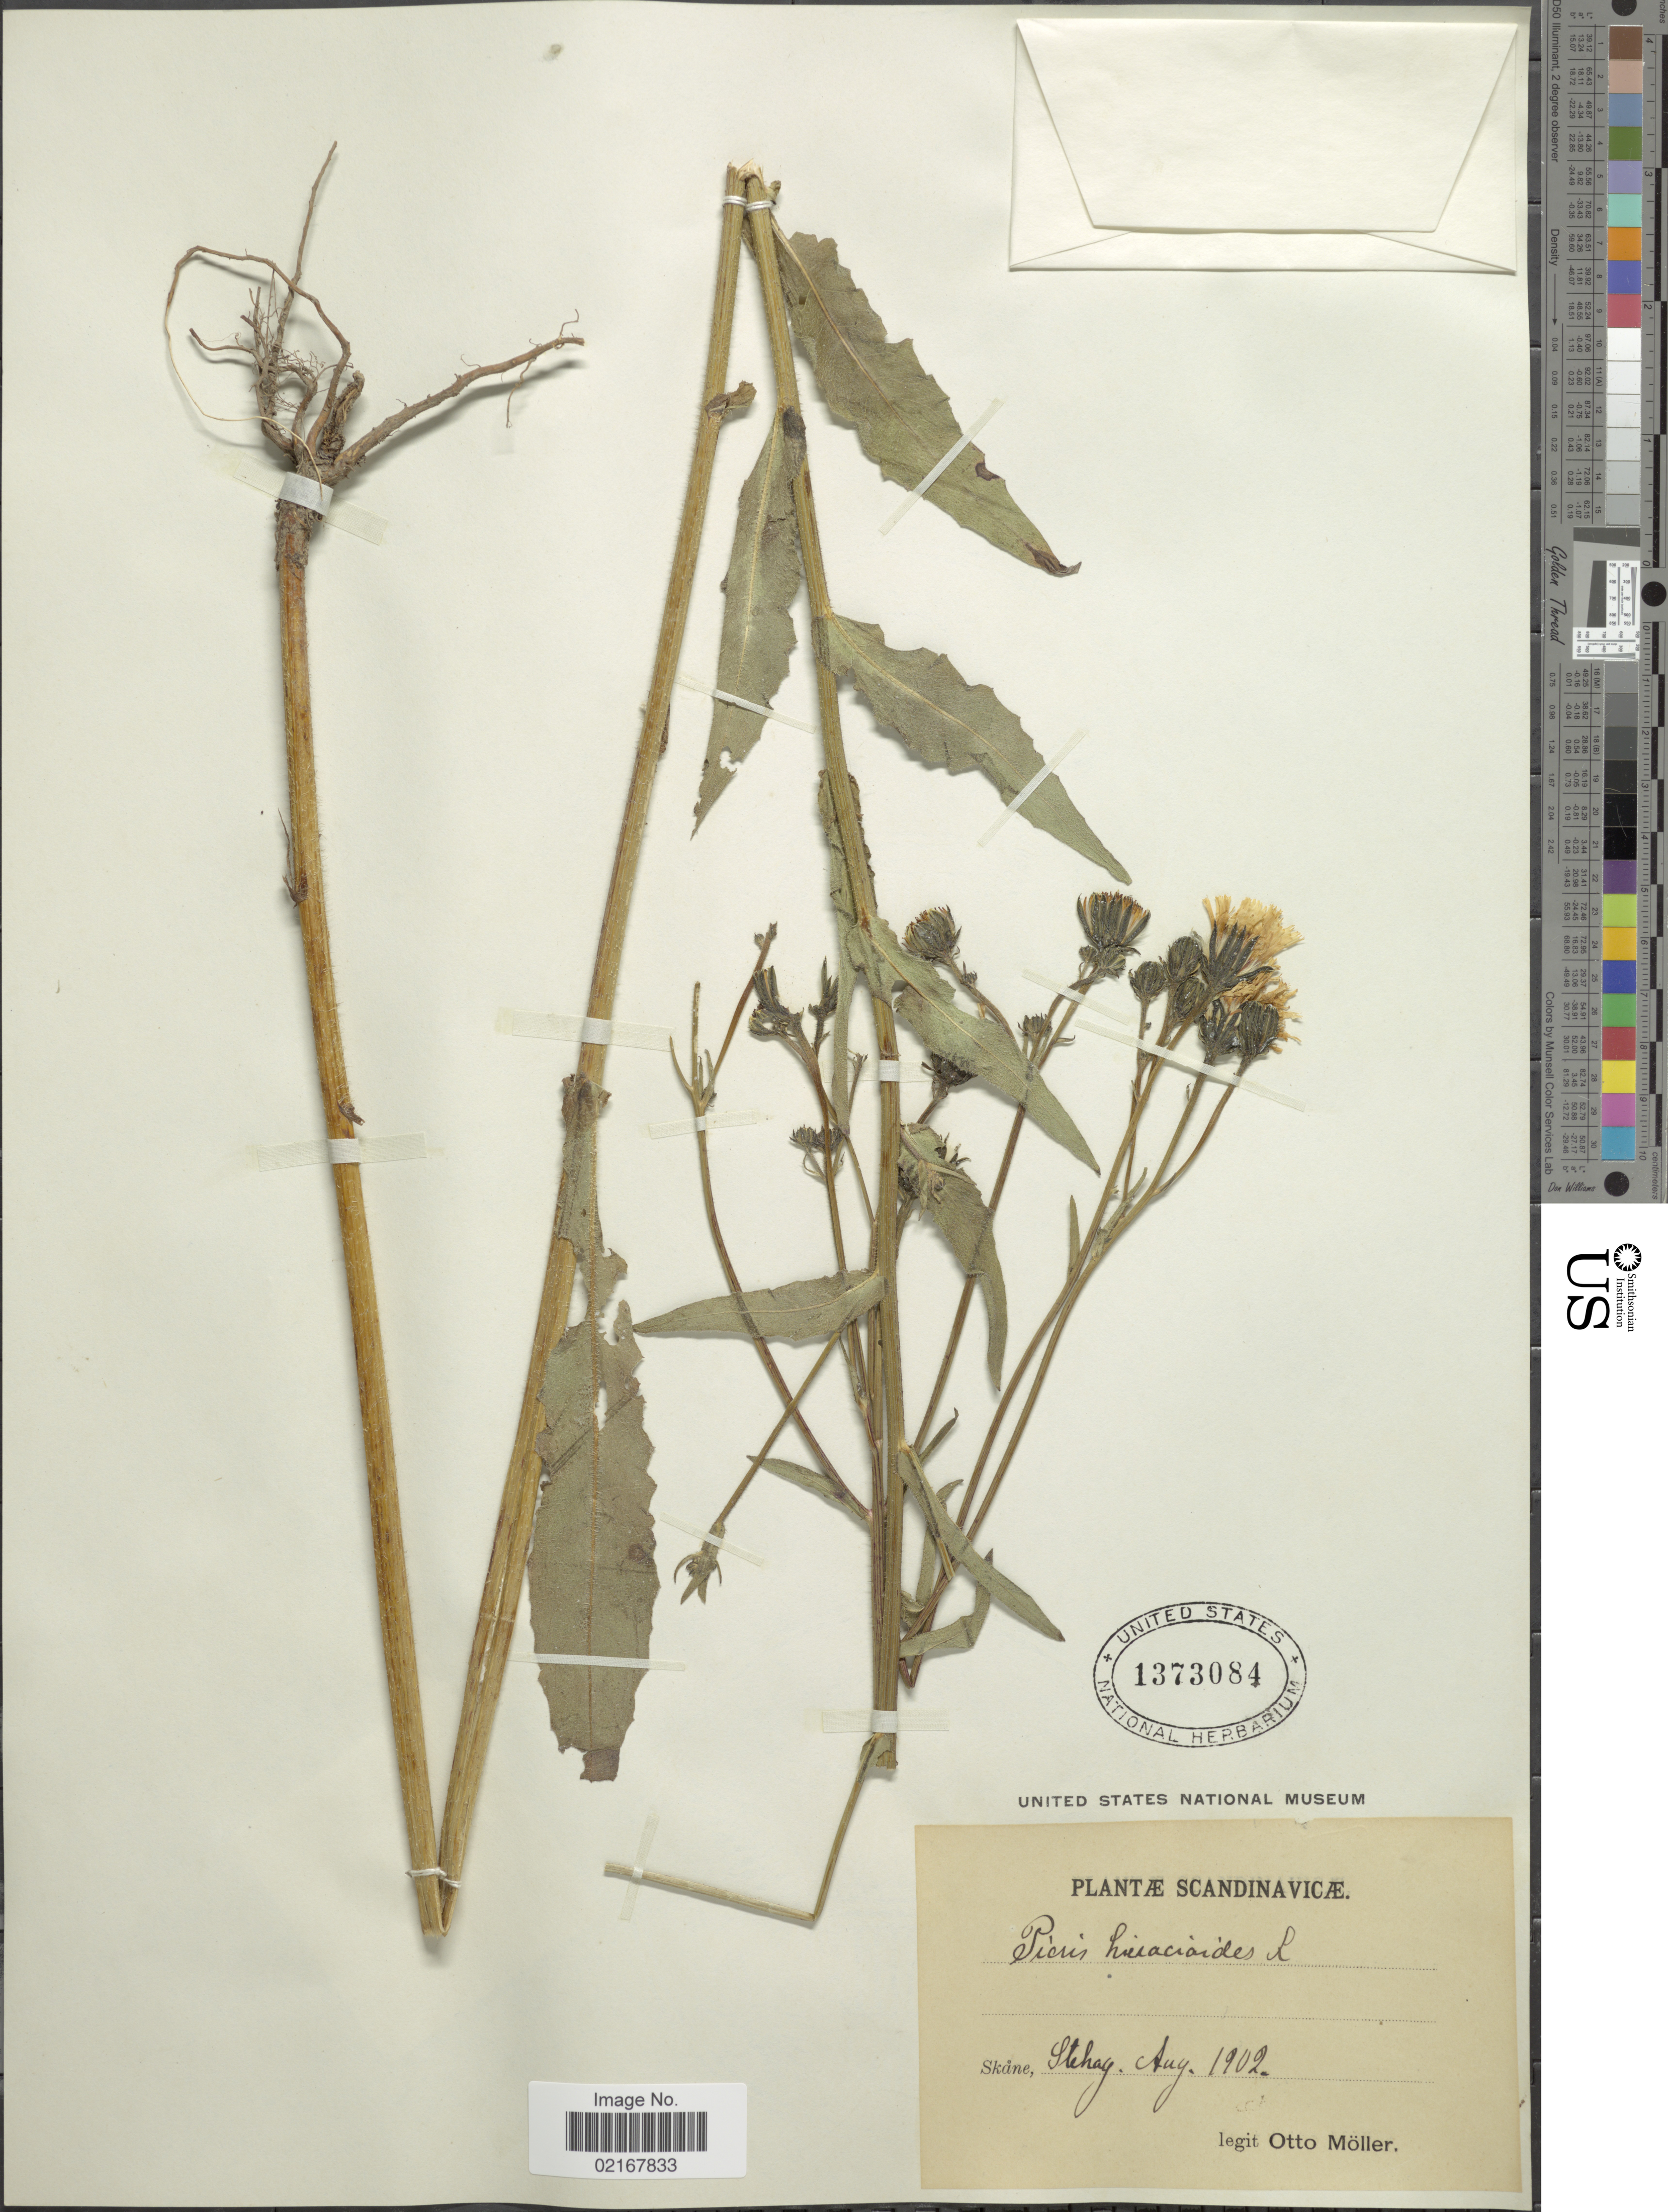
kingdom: Plantae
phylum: Tracheophyta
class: Magnoliopsida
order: Asterales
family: Asteraceae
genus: Picris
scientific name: Picris hieracioides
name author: L.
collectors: O. Möller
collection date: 1902-08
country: Sweden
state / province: Skåne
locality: Scandinavicae, Stehag.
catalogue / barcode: US 1373084